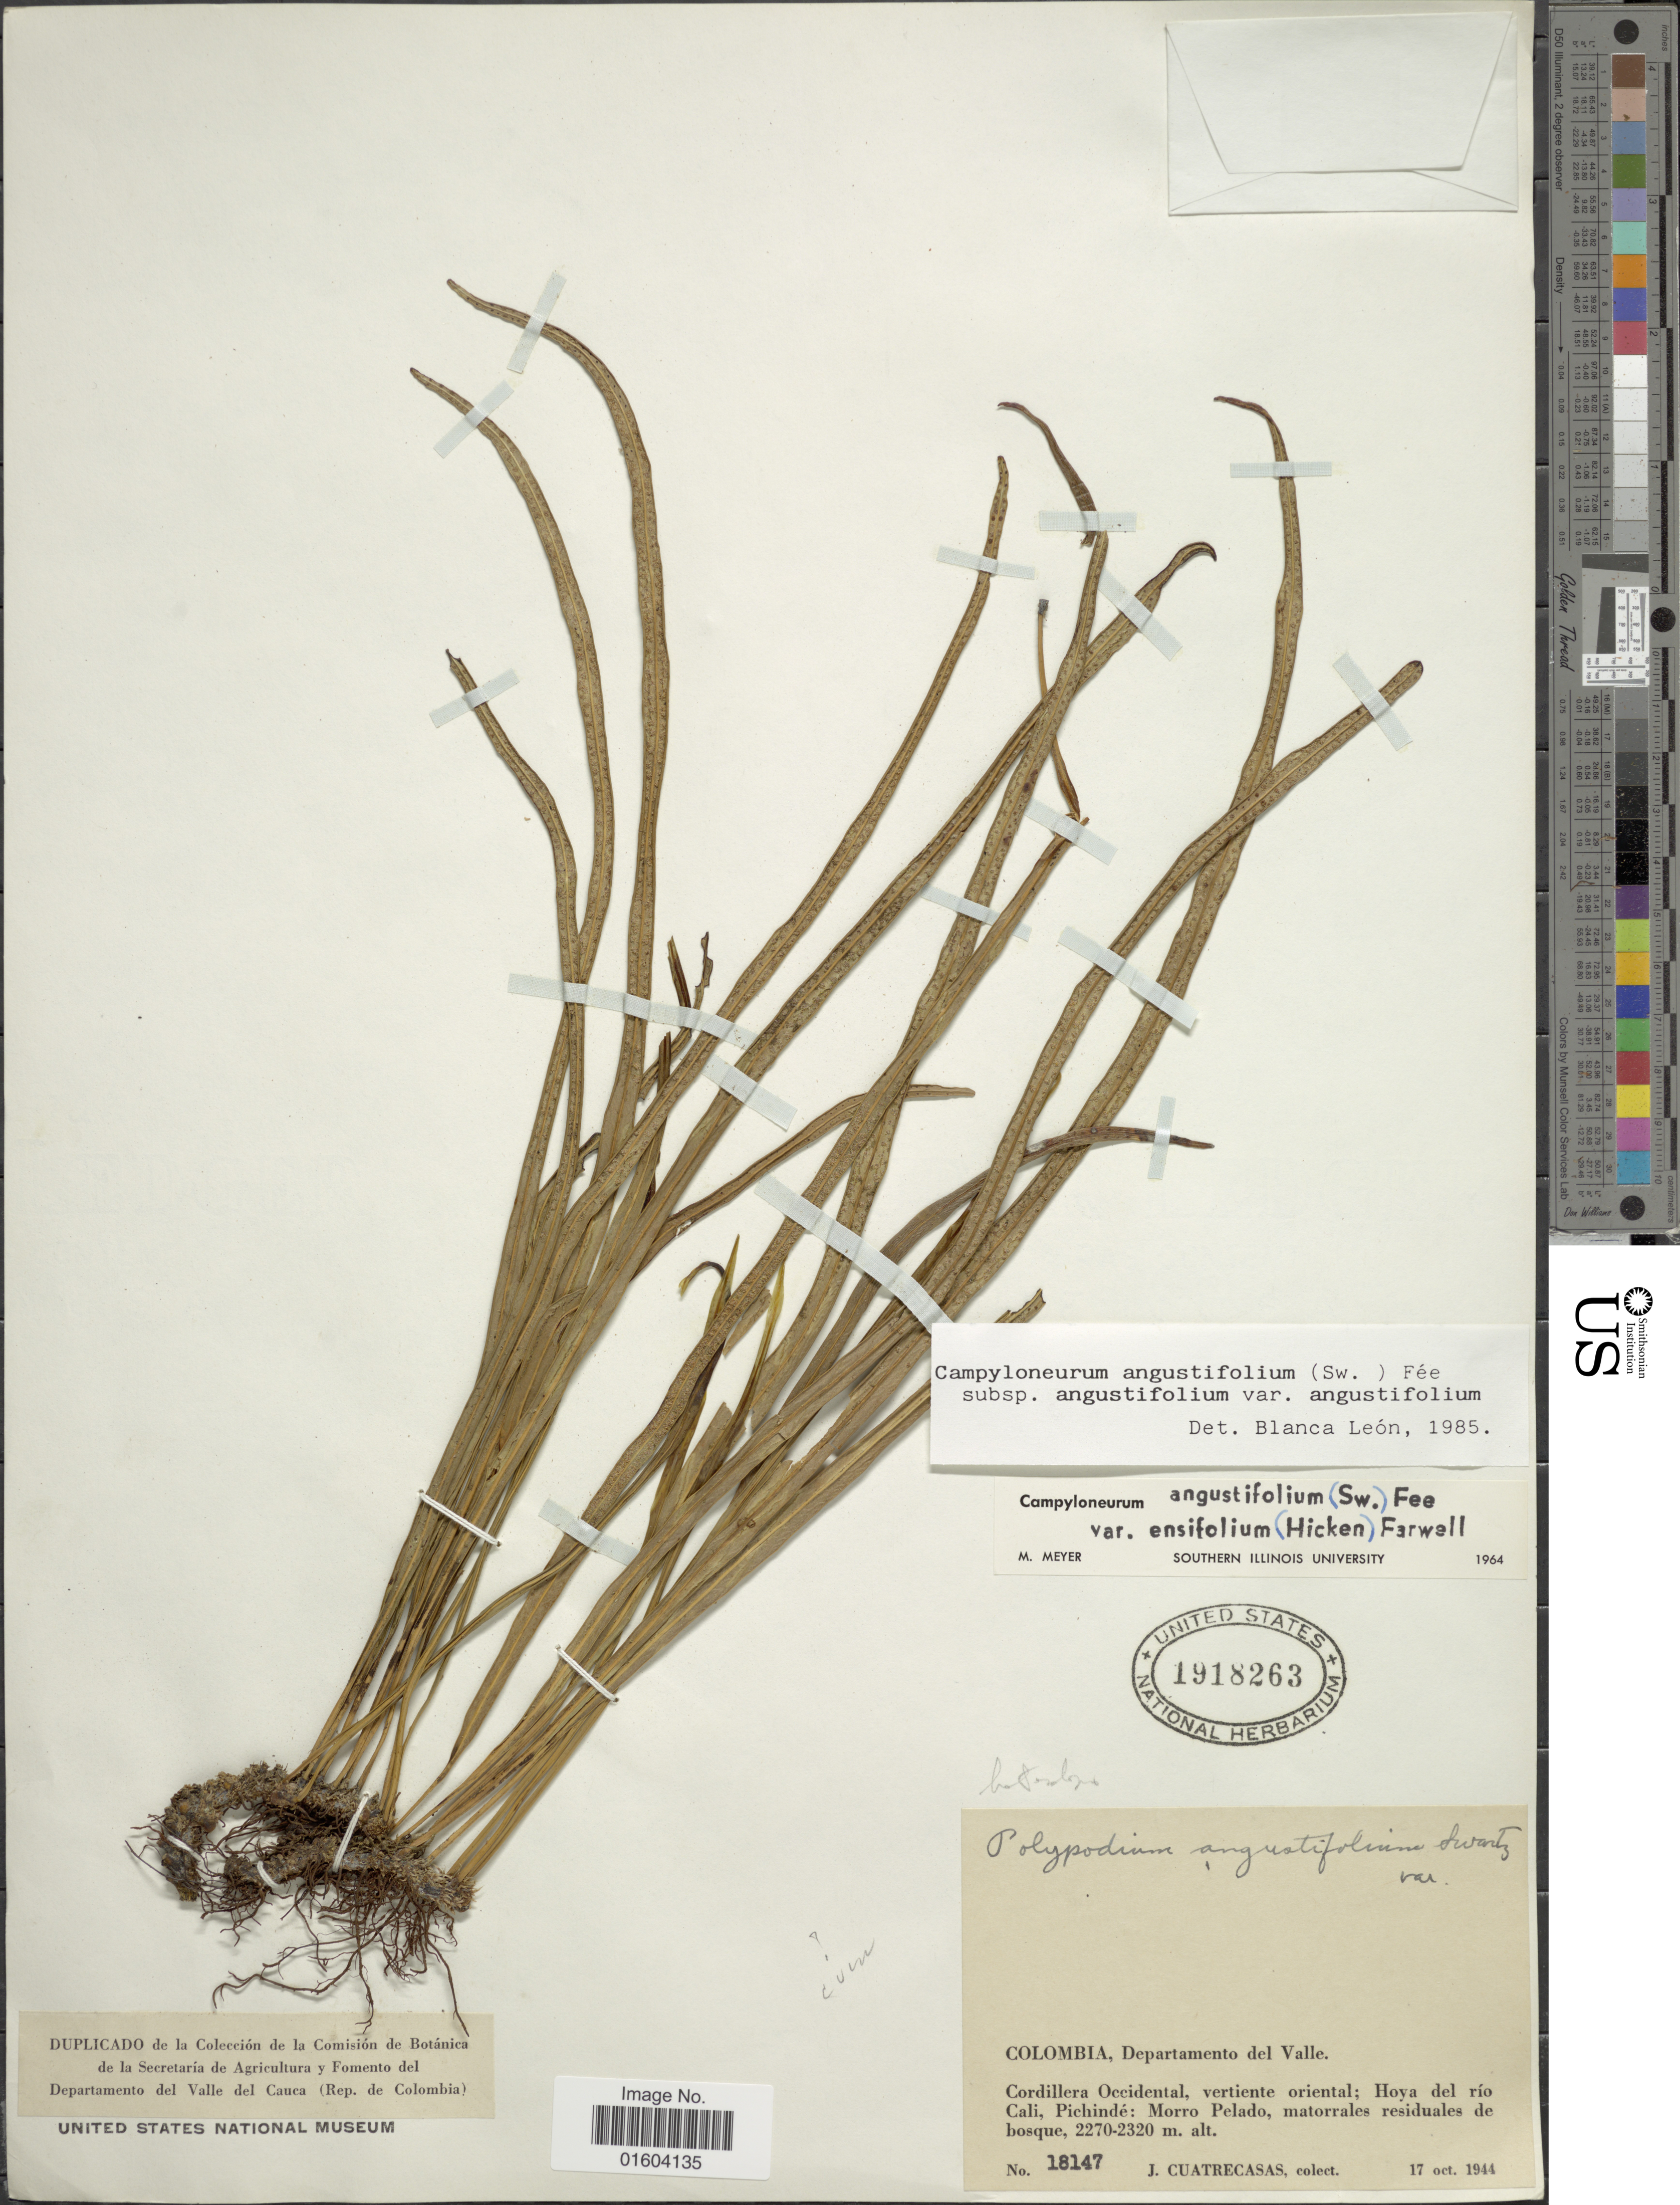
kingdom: Plantae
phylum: Tracheophyta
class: Polypodiopsida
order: Polypodiales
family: Polypodiaceae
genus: Campyloneurum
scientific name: Campyloneurum chlorolepis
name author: Alston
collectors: J. Cuatrecasas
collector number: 18147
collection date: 1944-10-17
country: Colombia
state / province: Valle del Cauca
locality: Colombia, Departemento del Valle, Cordillera Occidental, vertiente oriental. Hoya del rio Cali, Pichinde: Morro Pelado, matorrales residuales de bosque.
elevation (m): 2270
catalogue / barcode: US 1918263